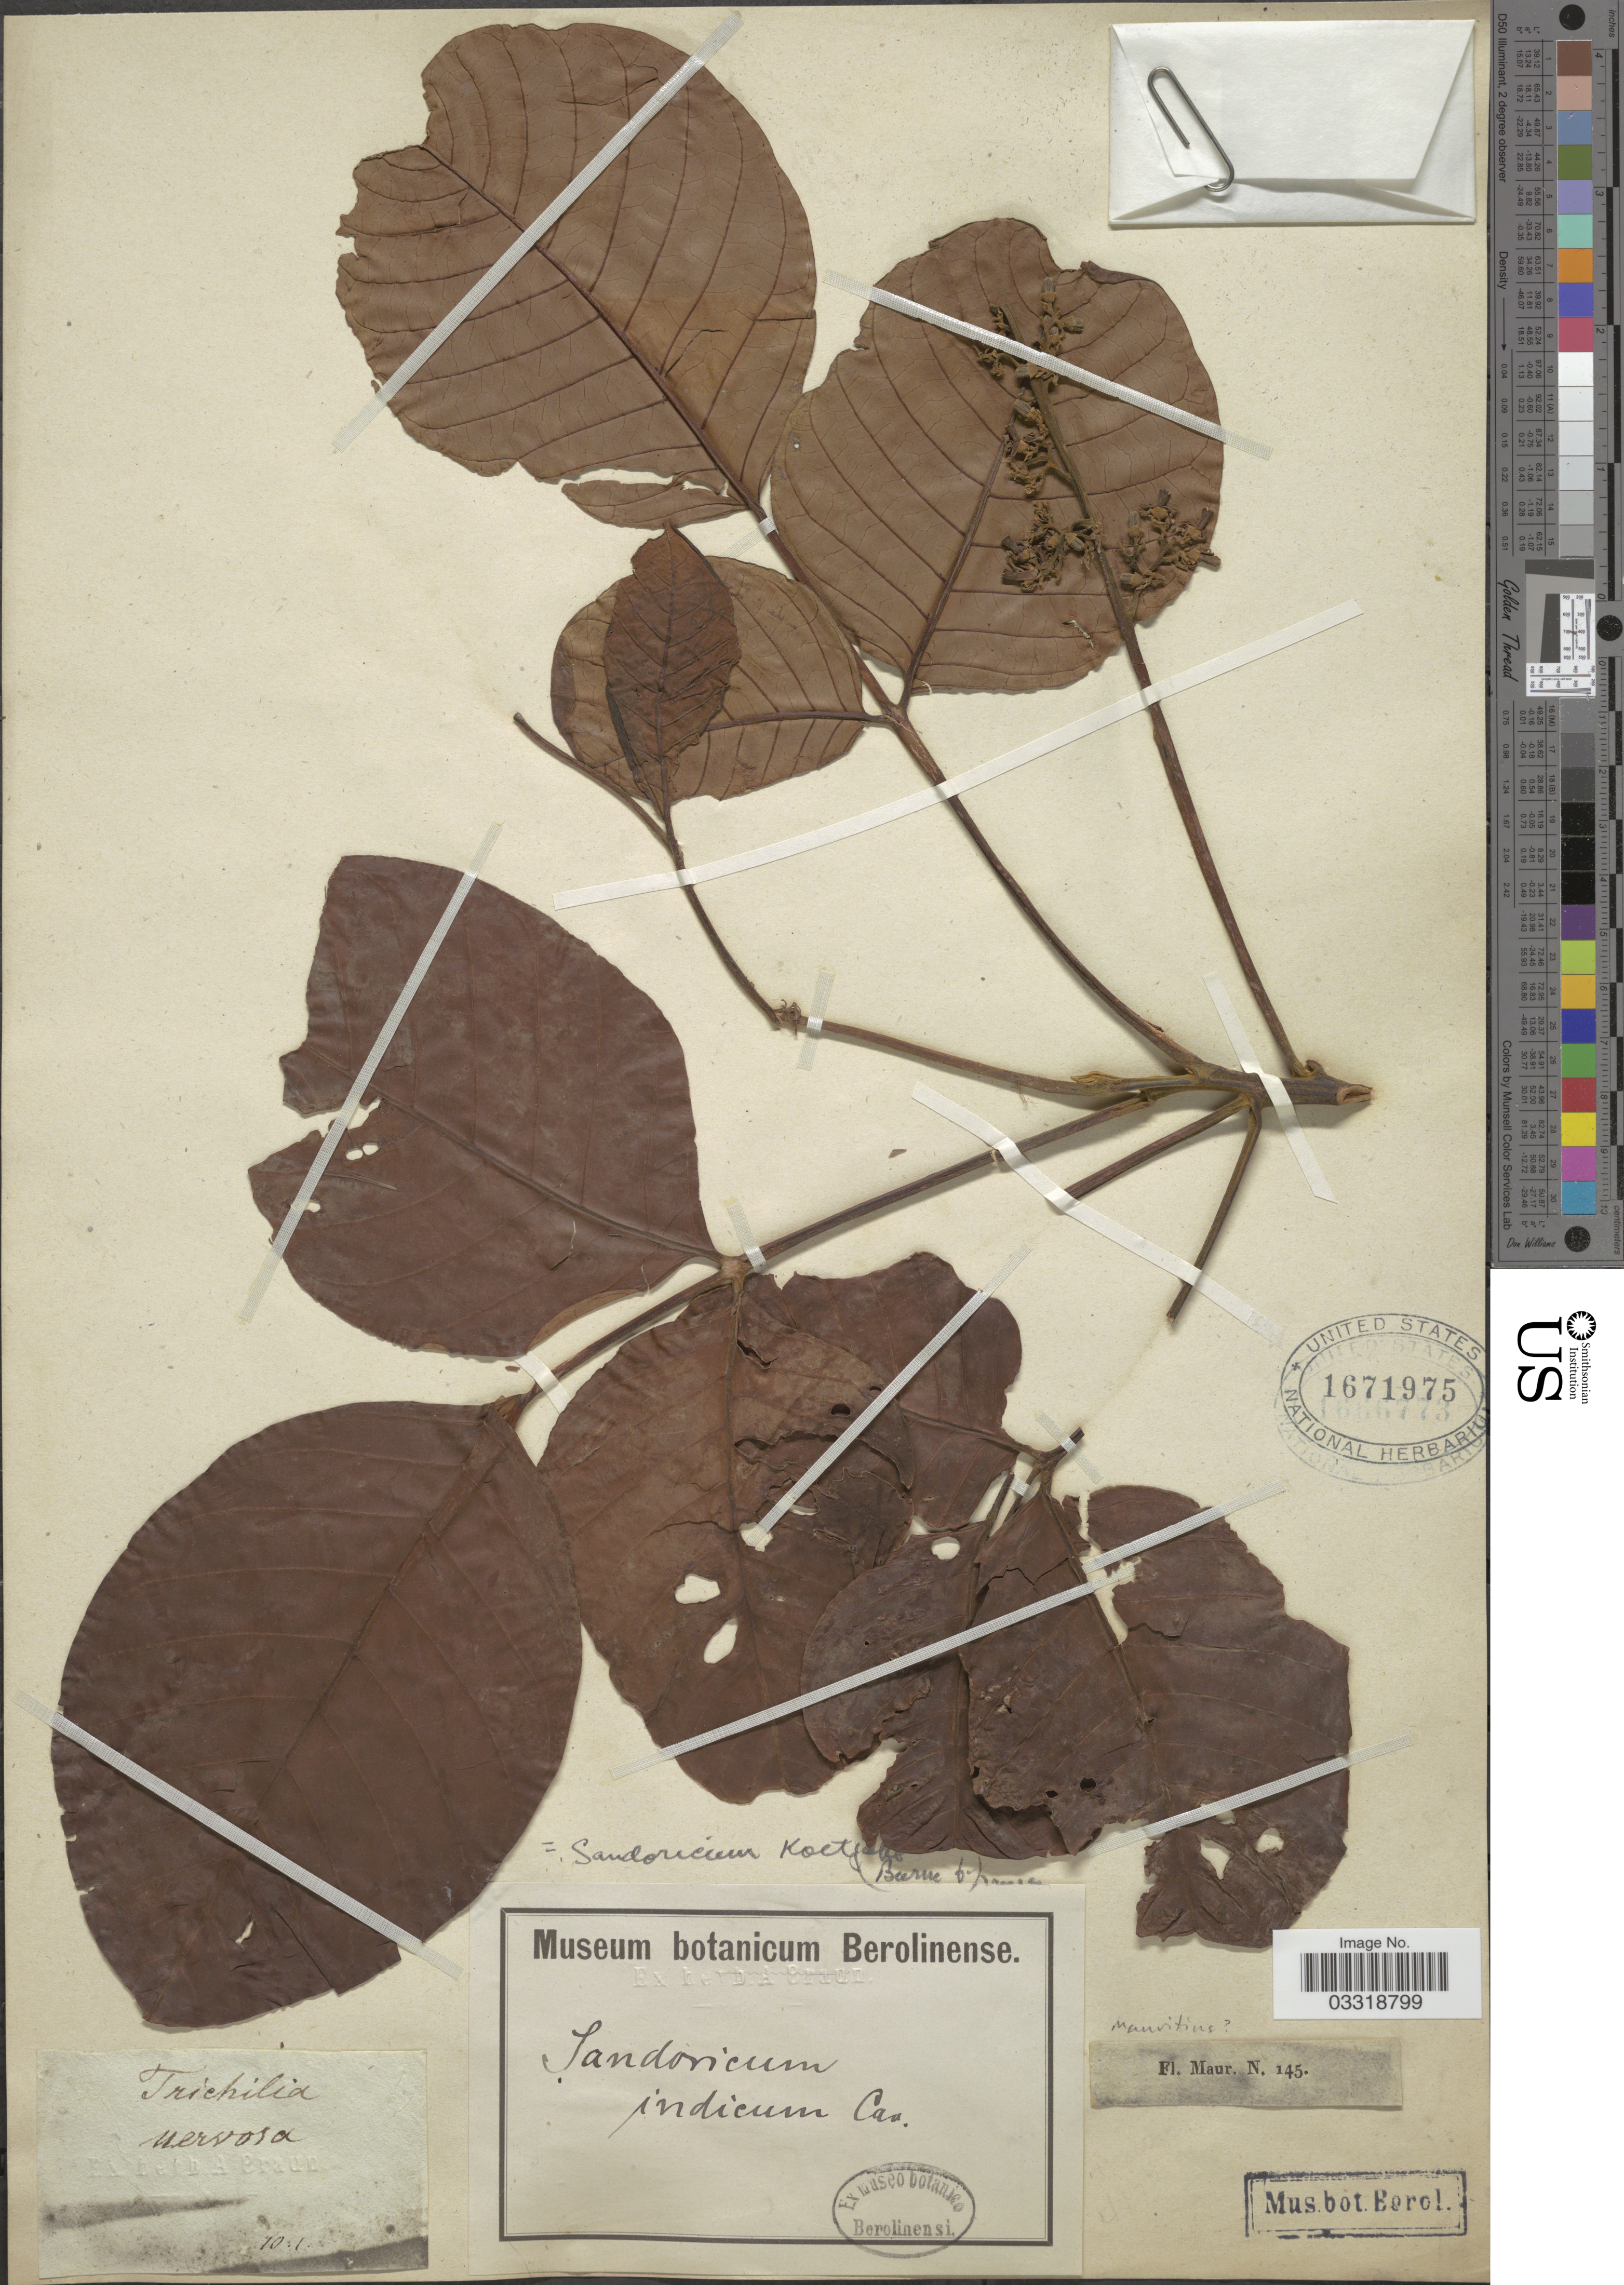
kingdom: Plantae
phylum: Tracheophyta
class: Magnoliopsida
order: Sapindales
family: Meliaceae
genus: Sandoricum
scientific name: Sandoricum koetjape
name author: (Burm. f.) Merr.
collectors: ex Mus. Bot. Berolinensi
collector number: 145?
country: Mauritius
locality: Mauritius [unsure placement]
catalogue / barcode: US 1671975